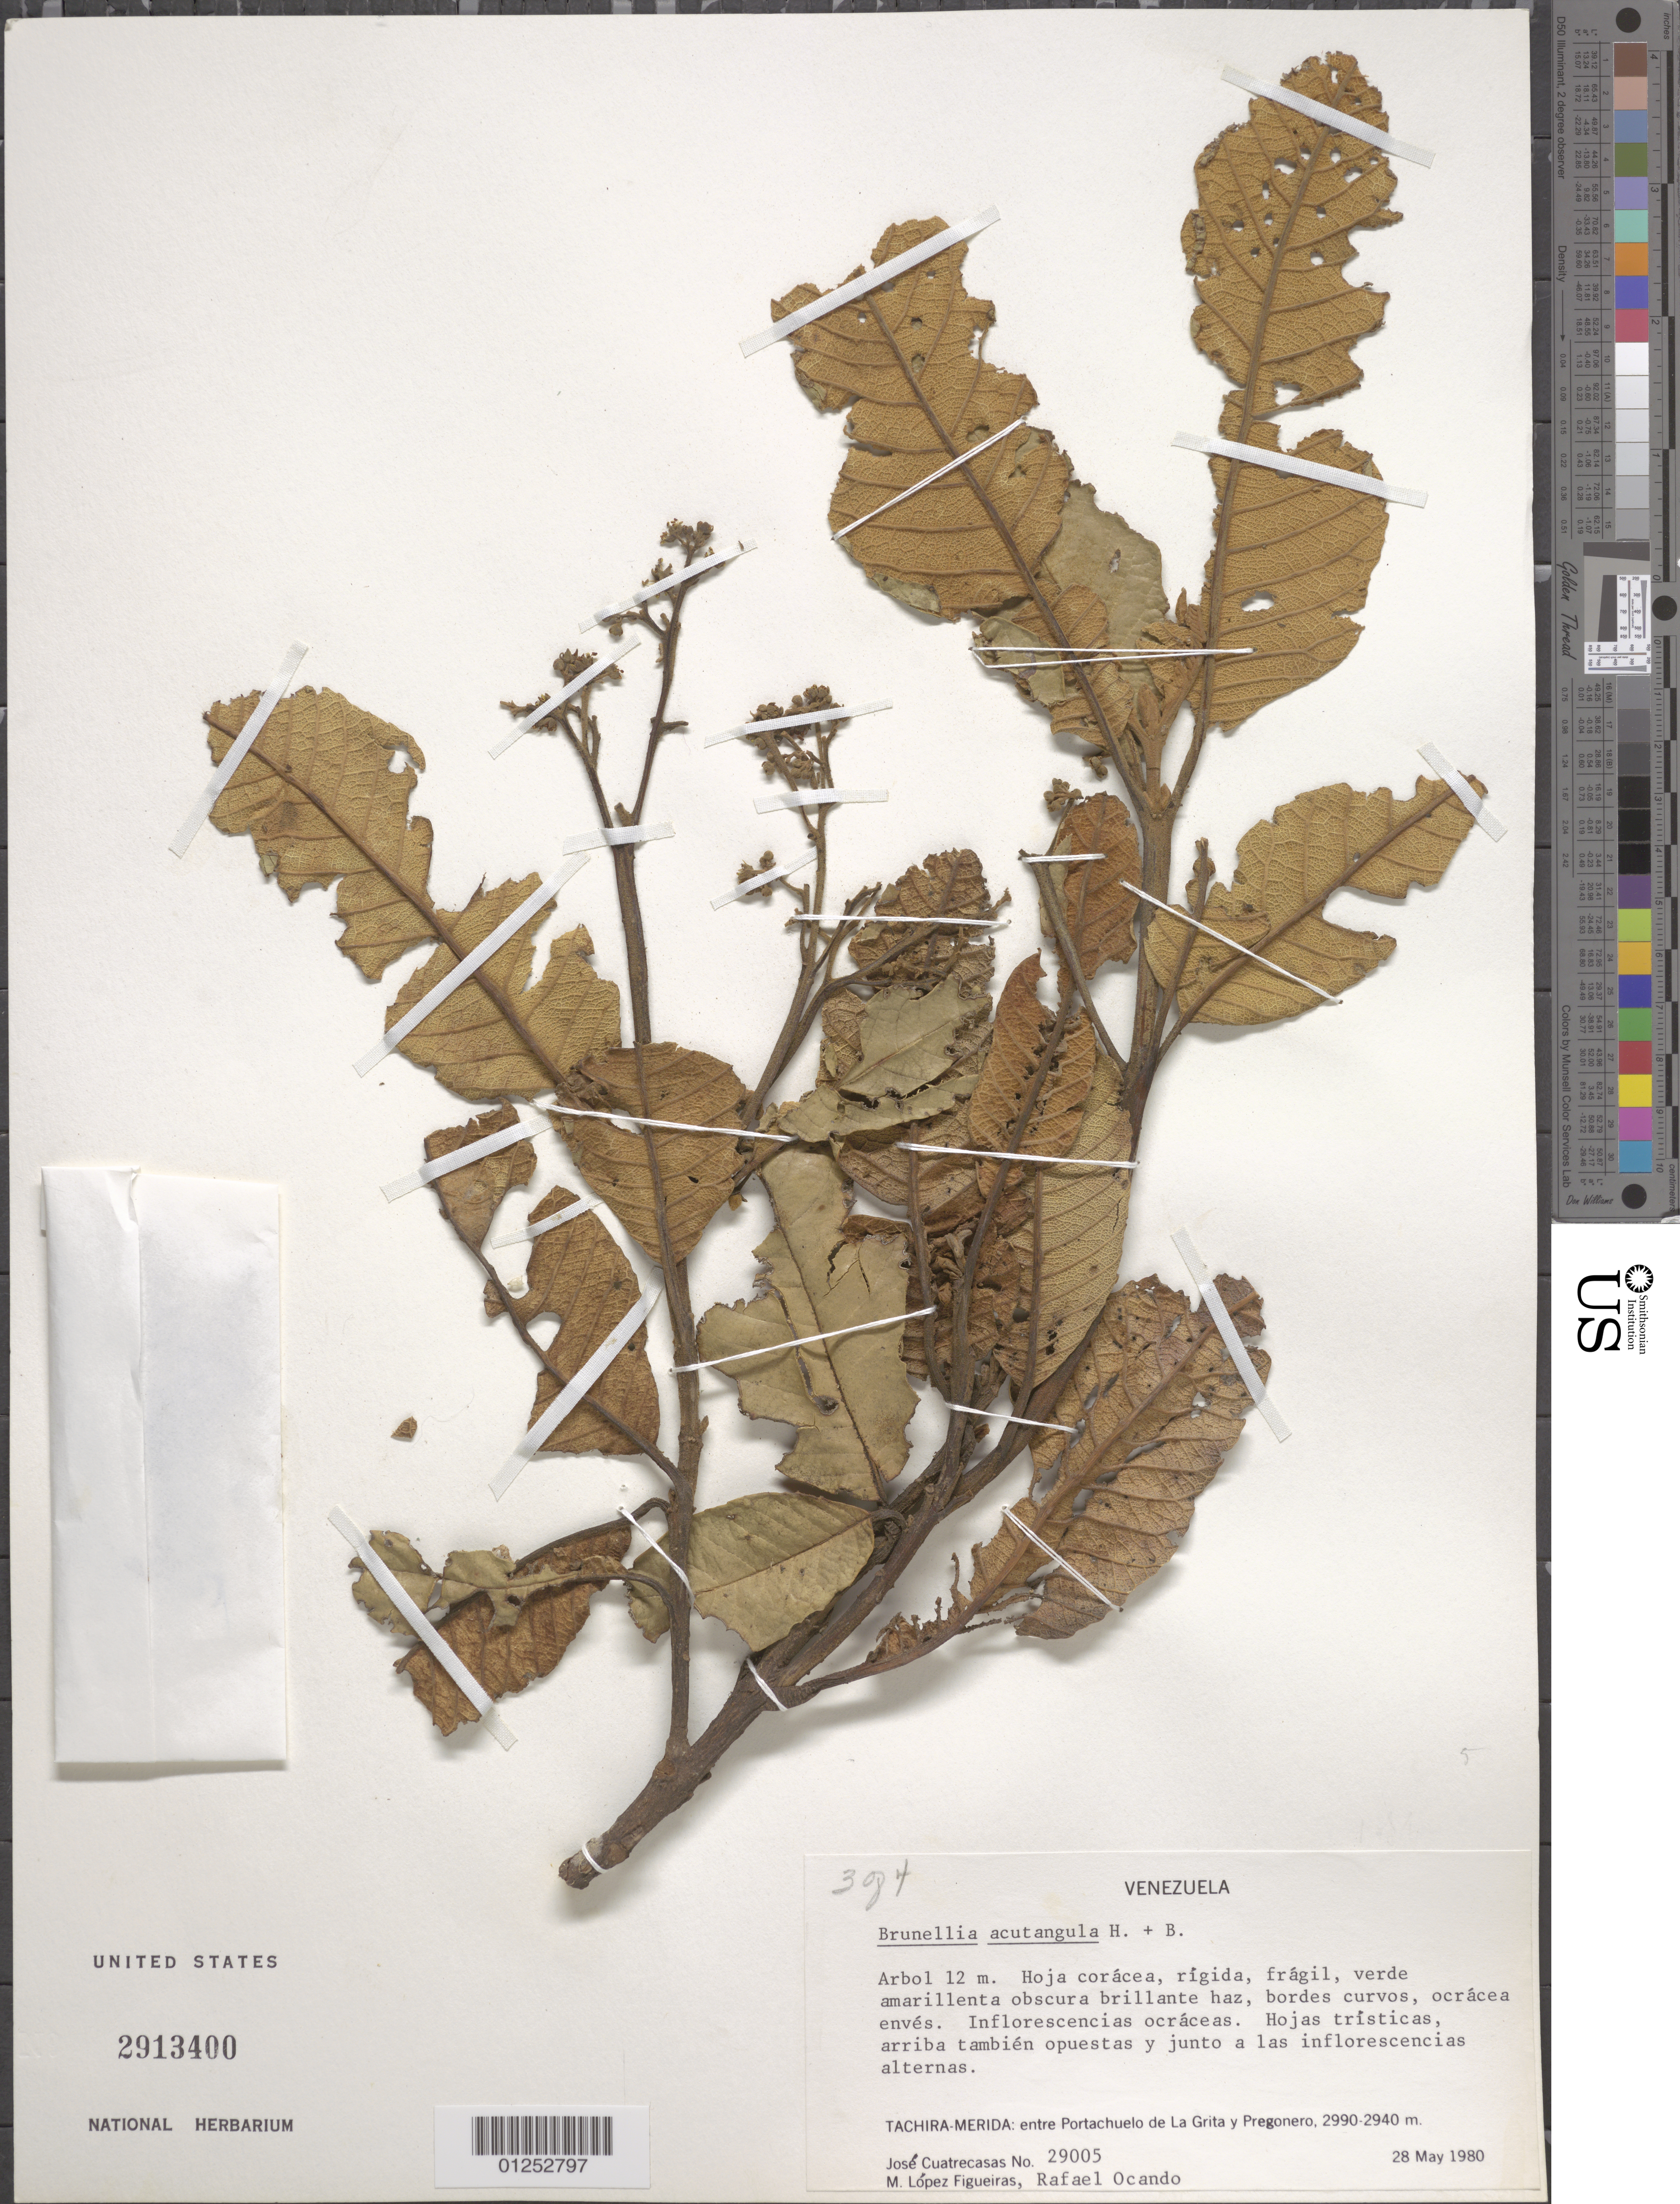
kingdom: Plantae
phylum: Tracheophyta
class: Magnoliopsida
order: Oxalidales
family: Brunelliaceae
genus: Brunellia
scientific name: Brunellia acutangula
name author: Humb. & Bonpl.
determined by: Cuatrecasas, J.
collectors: J. Cuatrecasas, M. López Figueiras & R. Ocando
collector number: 29005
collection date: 1980-05-28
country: Venezuela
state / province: Mérida / Tachira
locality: Entre Portachuelo de La Grita y Pregonero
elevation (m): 2940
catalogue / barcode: US 2913400